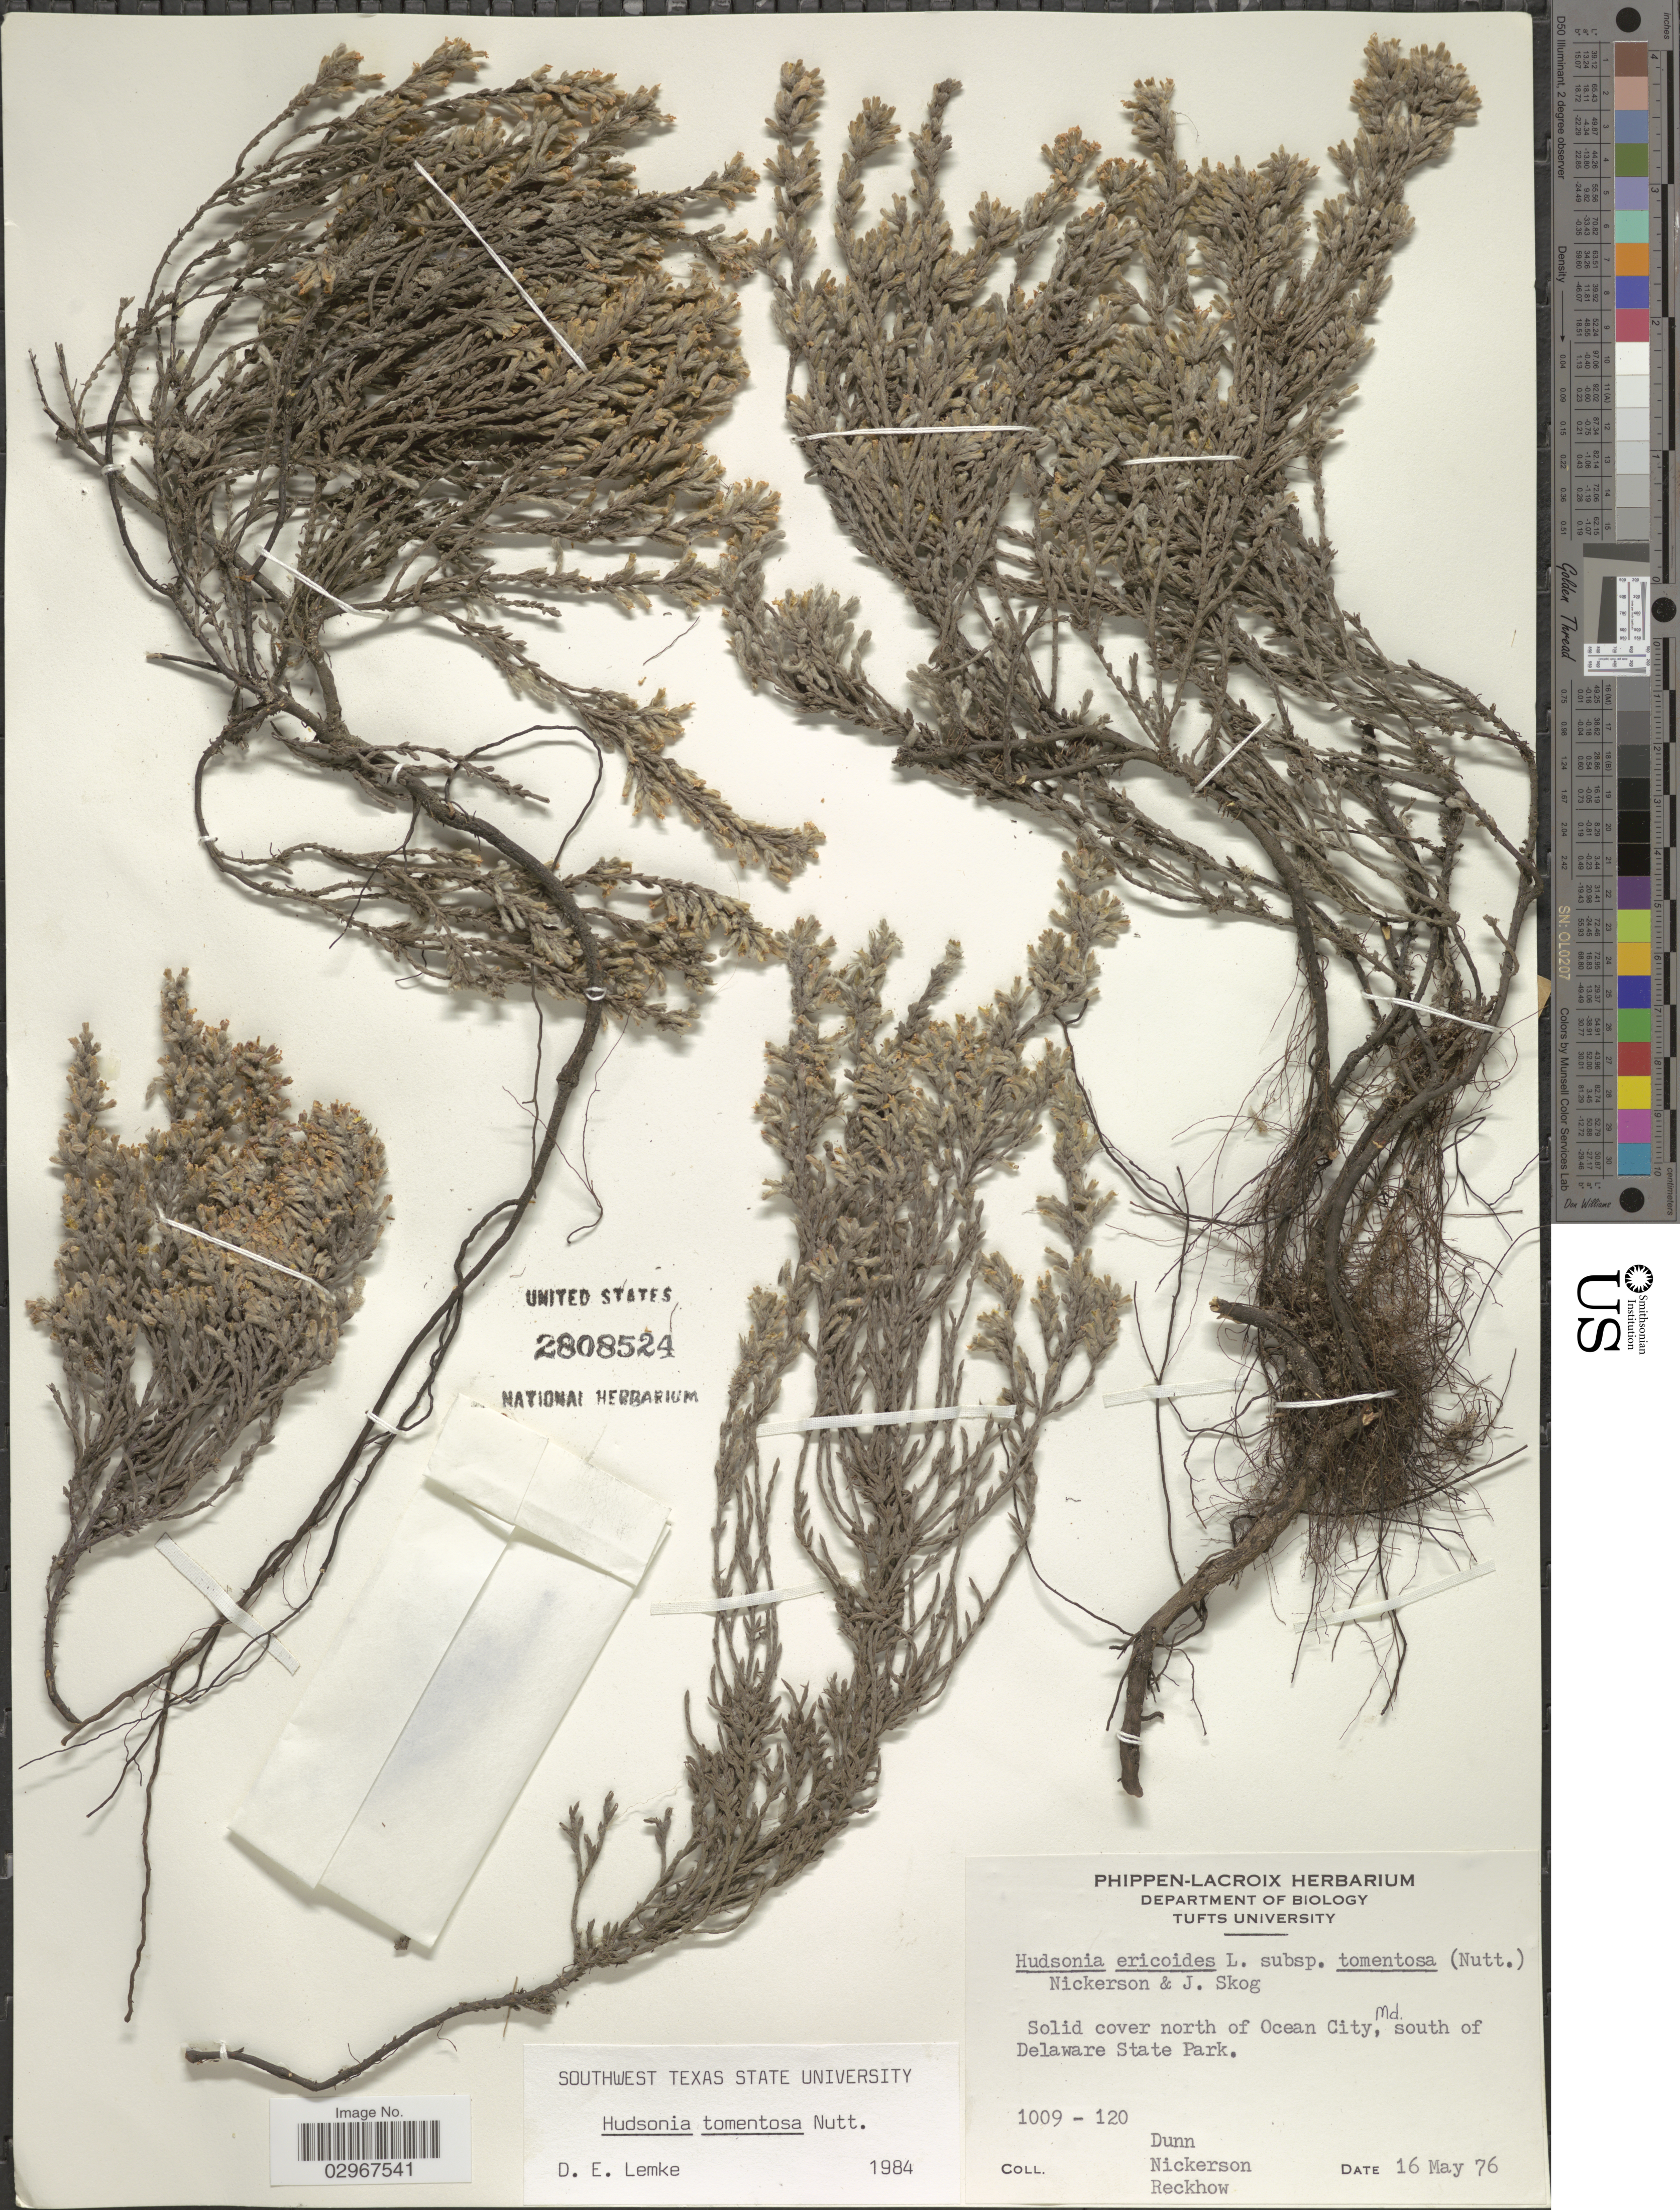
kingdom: Plantae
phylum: Tracheophyta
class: Magnoliopsida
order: Malvales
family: Cistaceae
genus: Hudsonia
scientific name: Hudsonia tomentosa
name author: Nutt.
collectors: -- Dunn, Nickerson, -- & Reckhow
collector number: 1009-120?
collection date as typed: Transcribed d/m/y: 16/5/76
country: United States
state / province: Delaware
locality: Solid cover north of Ocean City, Md. south of Delaware State Park.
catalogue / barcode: US 2808524